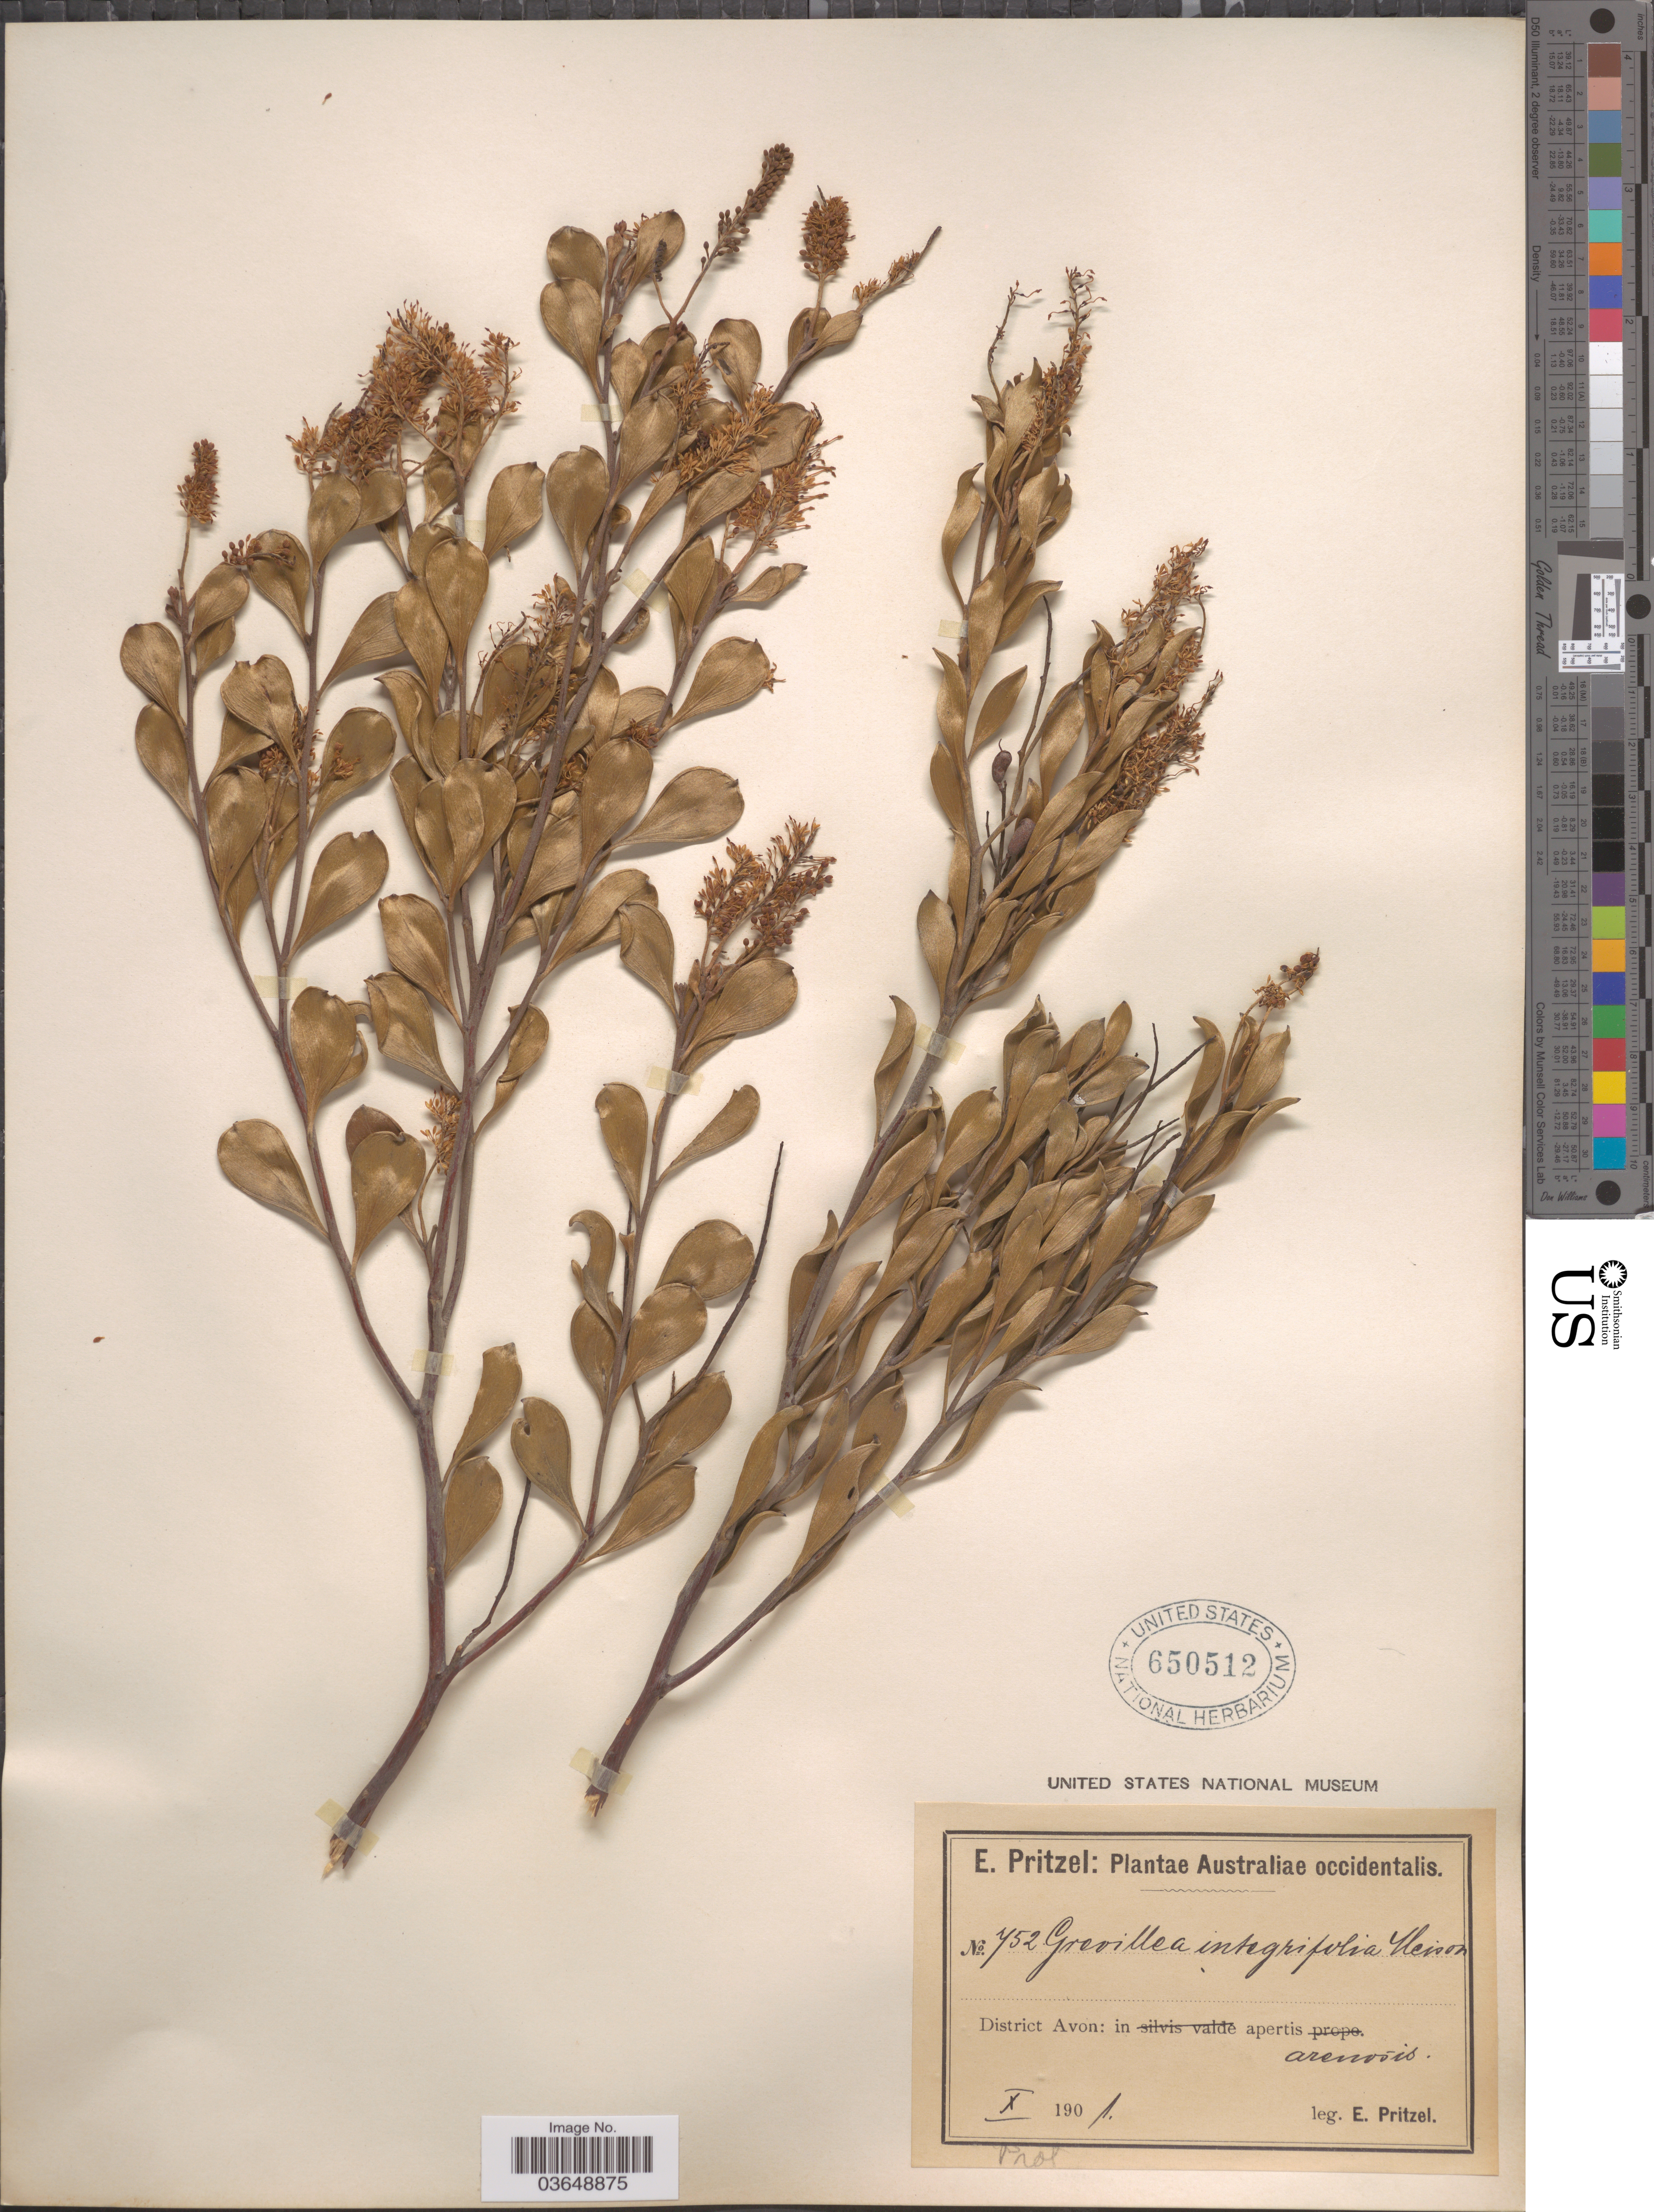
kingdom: Plantae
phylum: Tracheophyta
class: Magnoliopsida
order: Proteales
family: Proteaceae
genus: Grevillea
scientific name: Grevillea integrifolia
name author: Meisn.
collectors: E. G. Pritzel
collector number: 752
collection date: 1901-10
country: Australia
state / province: Western Australia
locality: Australiae occidentalis. District Avon: in apertis arenosis.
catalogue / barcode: US 650512